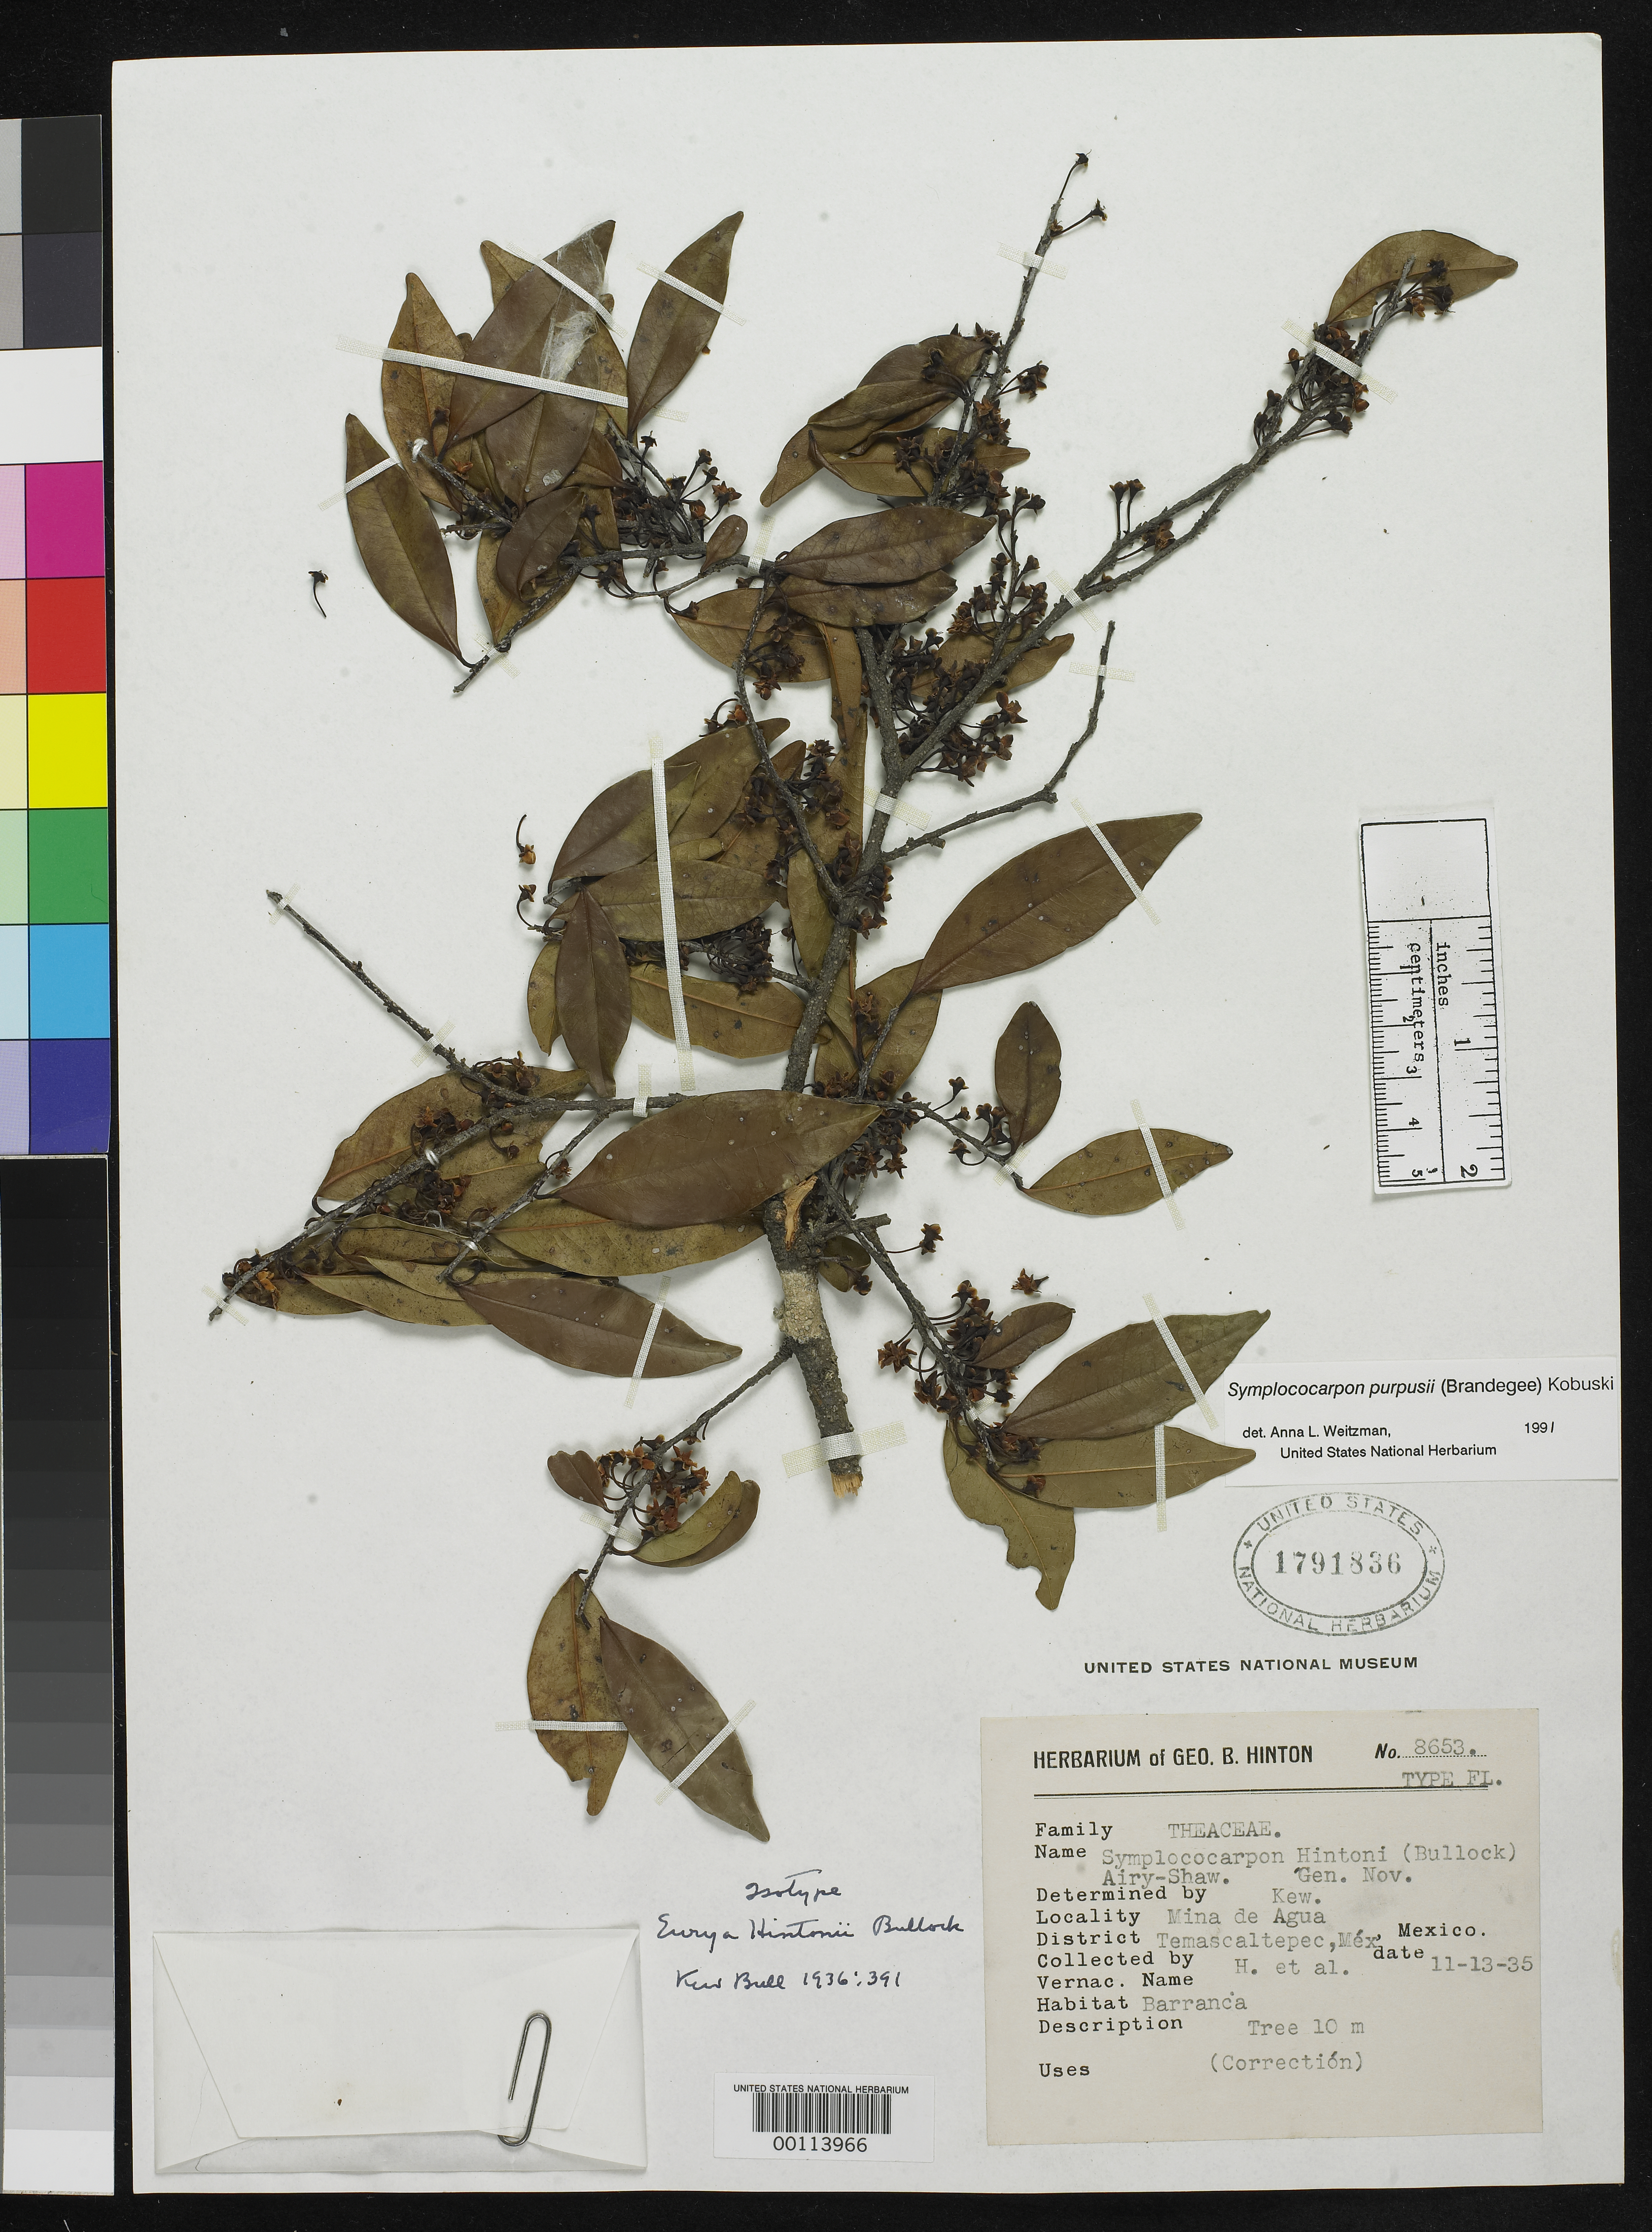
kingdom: Plantae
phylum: Tracheophyta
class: Magnoliopsida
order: Ericales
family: Pentaphylacaceae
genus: Eurya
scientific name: Eurya hintoni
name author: Bullock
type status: Isotype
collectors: G. B. Hinton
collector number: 8653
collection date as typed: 13 Nov 1935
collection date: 1935-11-13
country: Mexico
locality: Temascaltepec, Mina de Agua.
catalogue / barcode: US 1791836